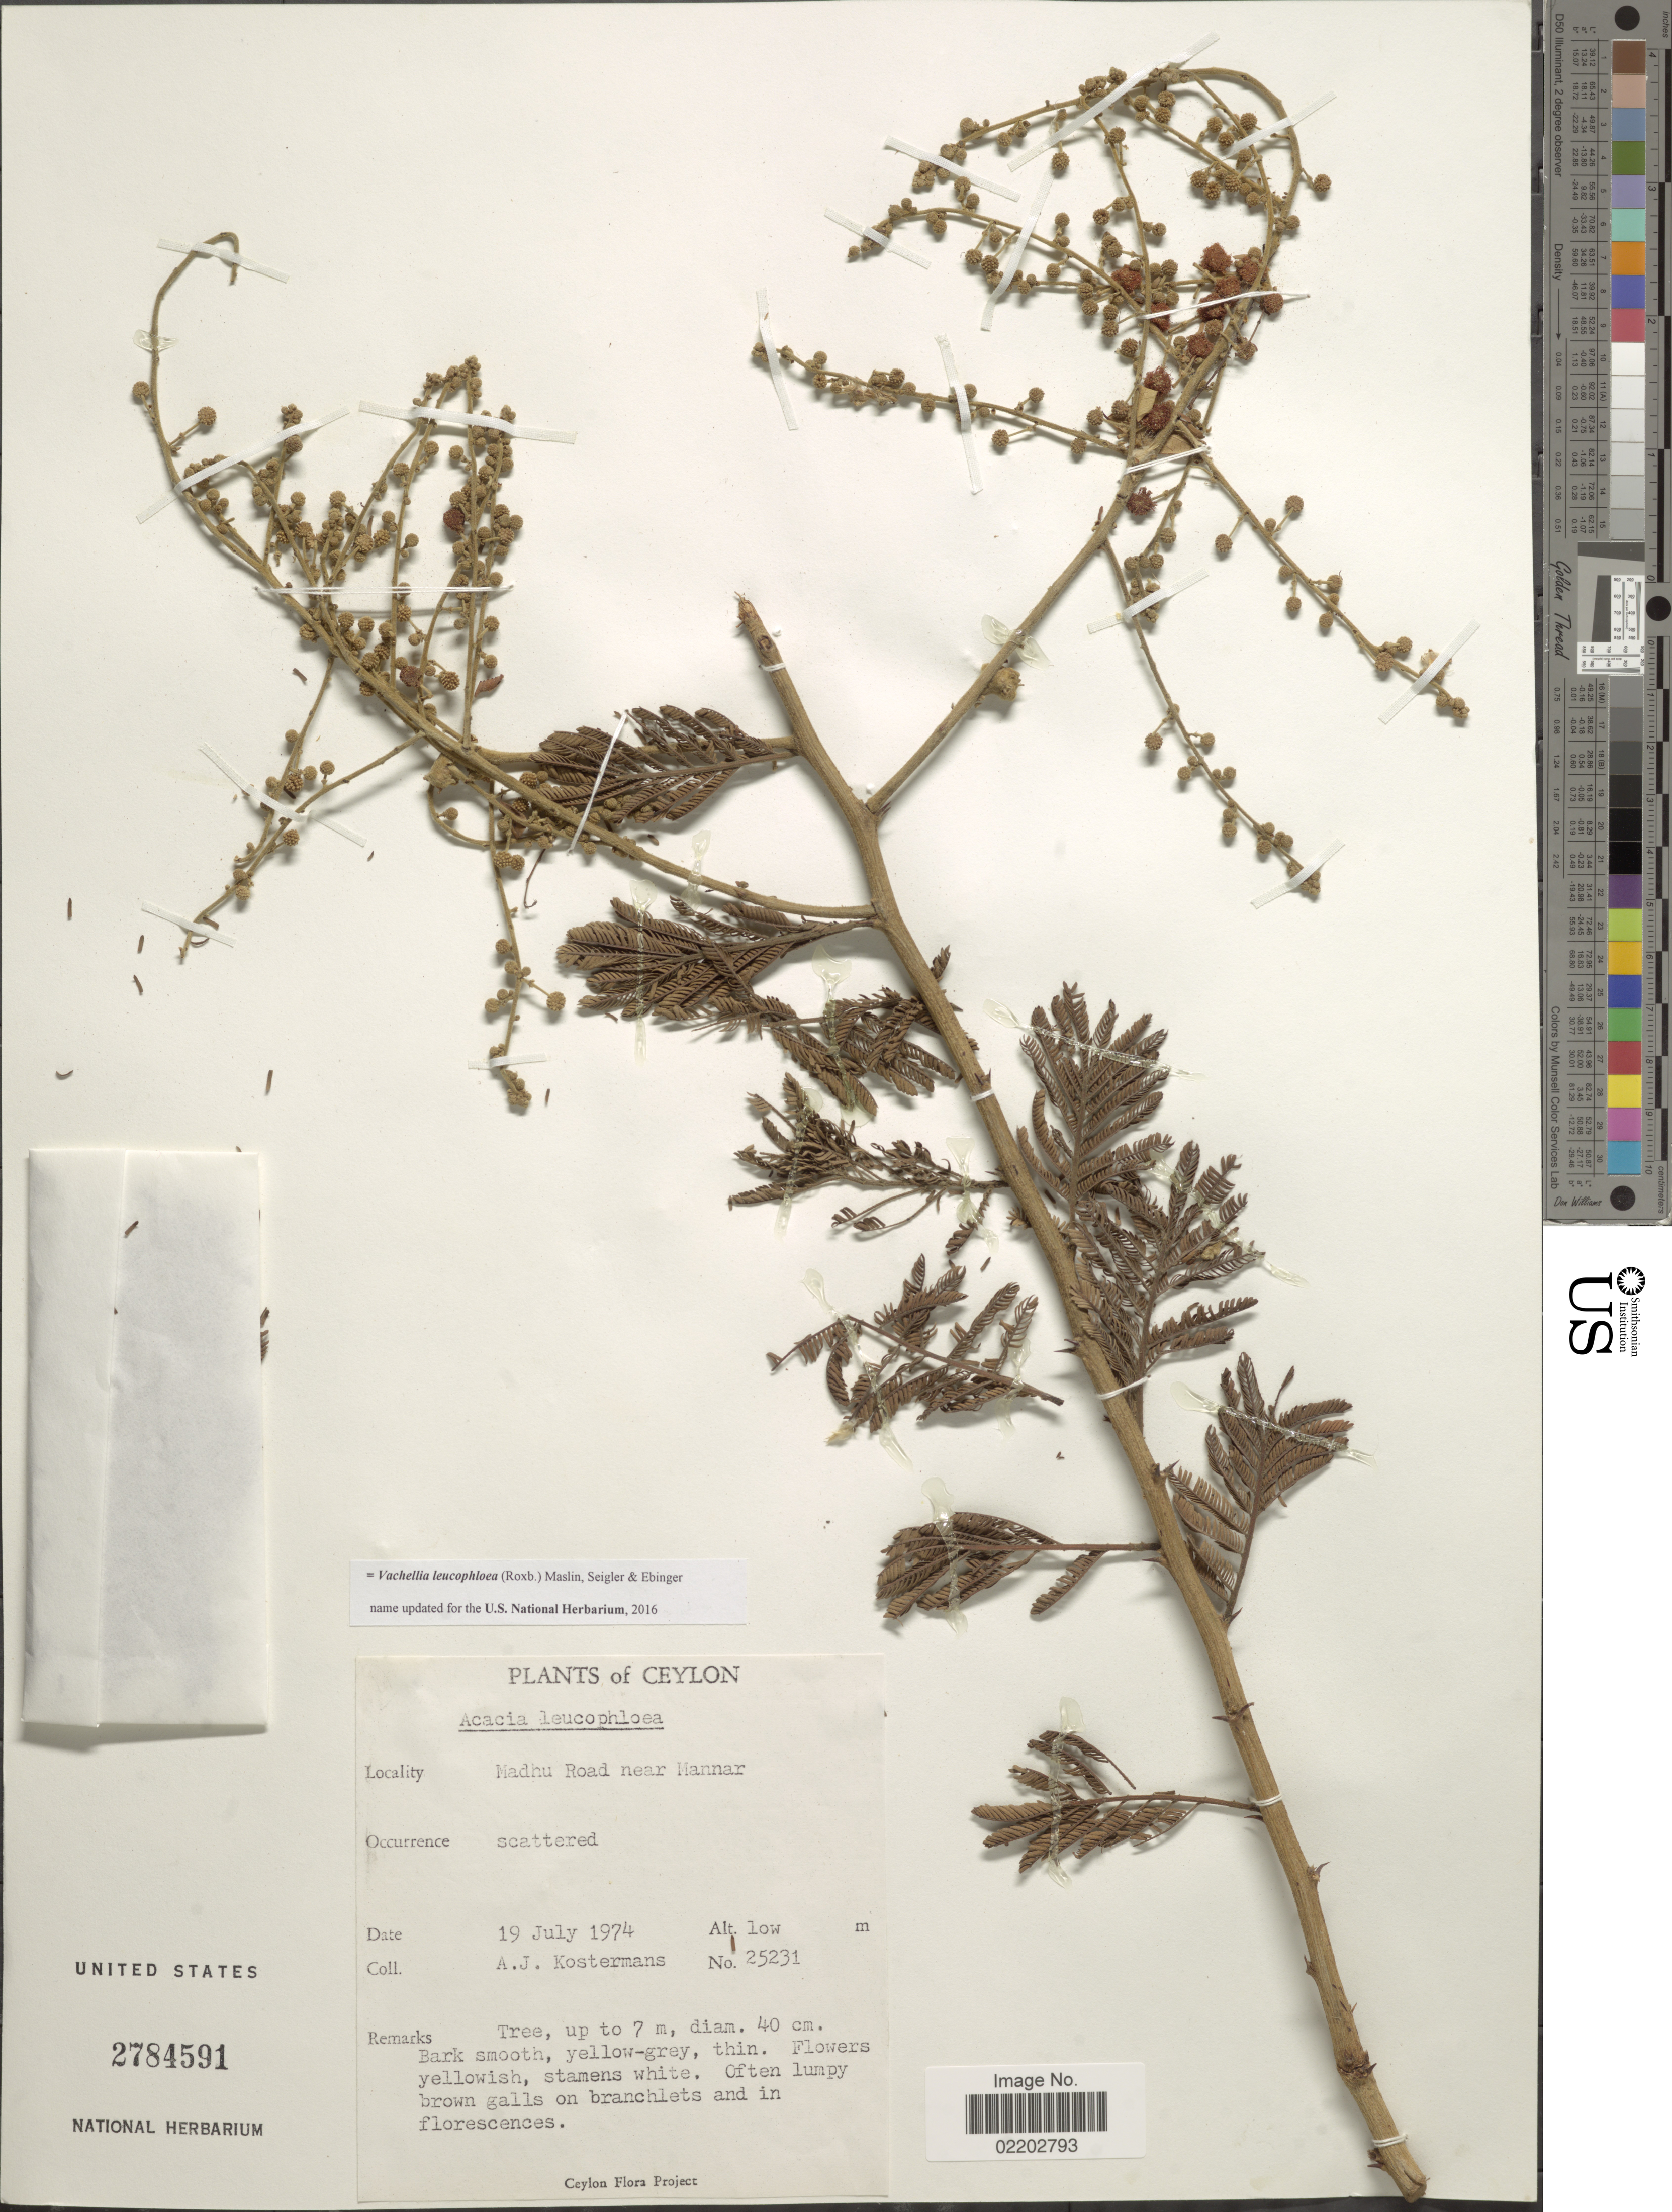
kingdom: Plantae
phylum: Tracheophyta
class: Magnoliopsida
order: Fabales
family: Fabaceae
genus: Vachellia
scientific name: Vachellia leucophloea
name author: (Roxb.) Maslin et al.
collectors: A. J. G. Kostermans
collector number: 25231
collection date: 1974-07-19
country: Sri Lanka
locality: Ceylon, Madhy Road near Mannar, scattered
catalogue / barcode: US 2784591